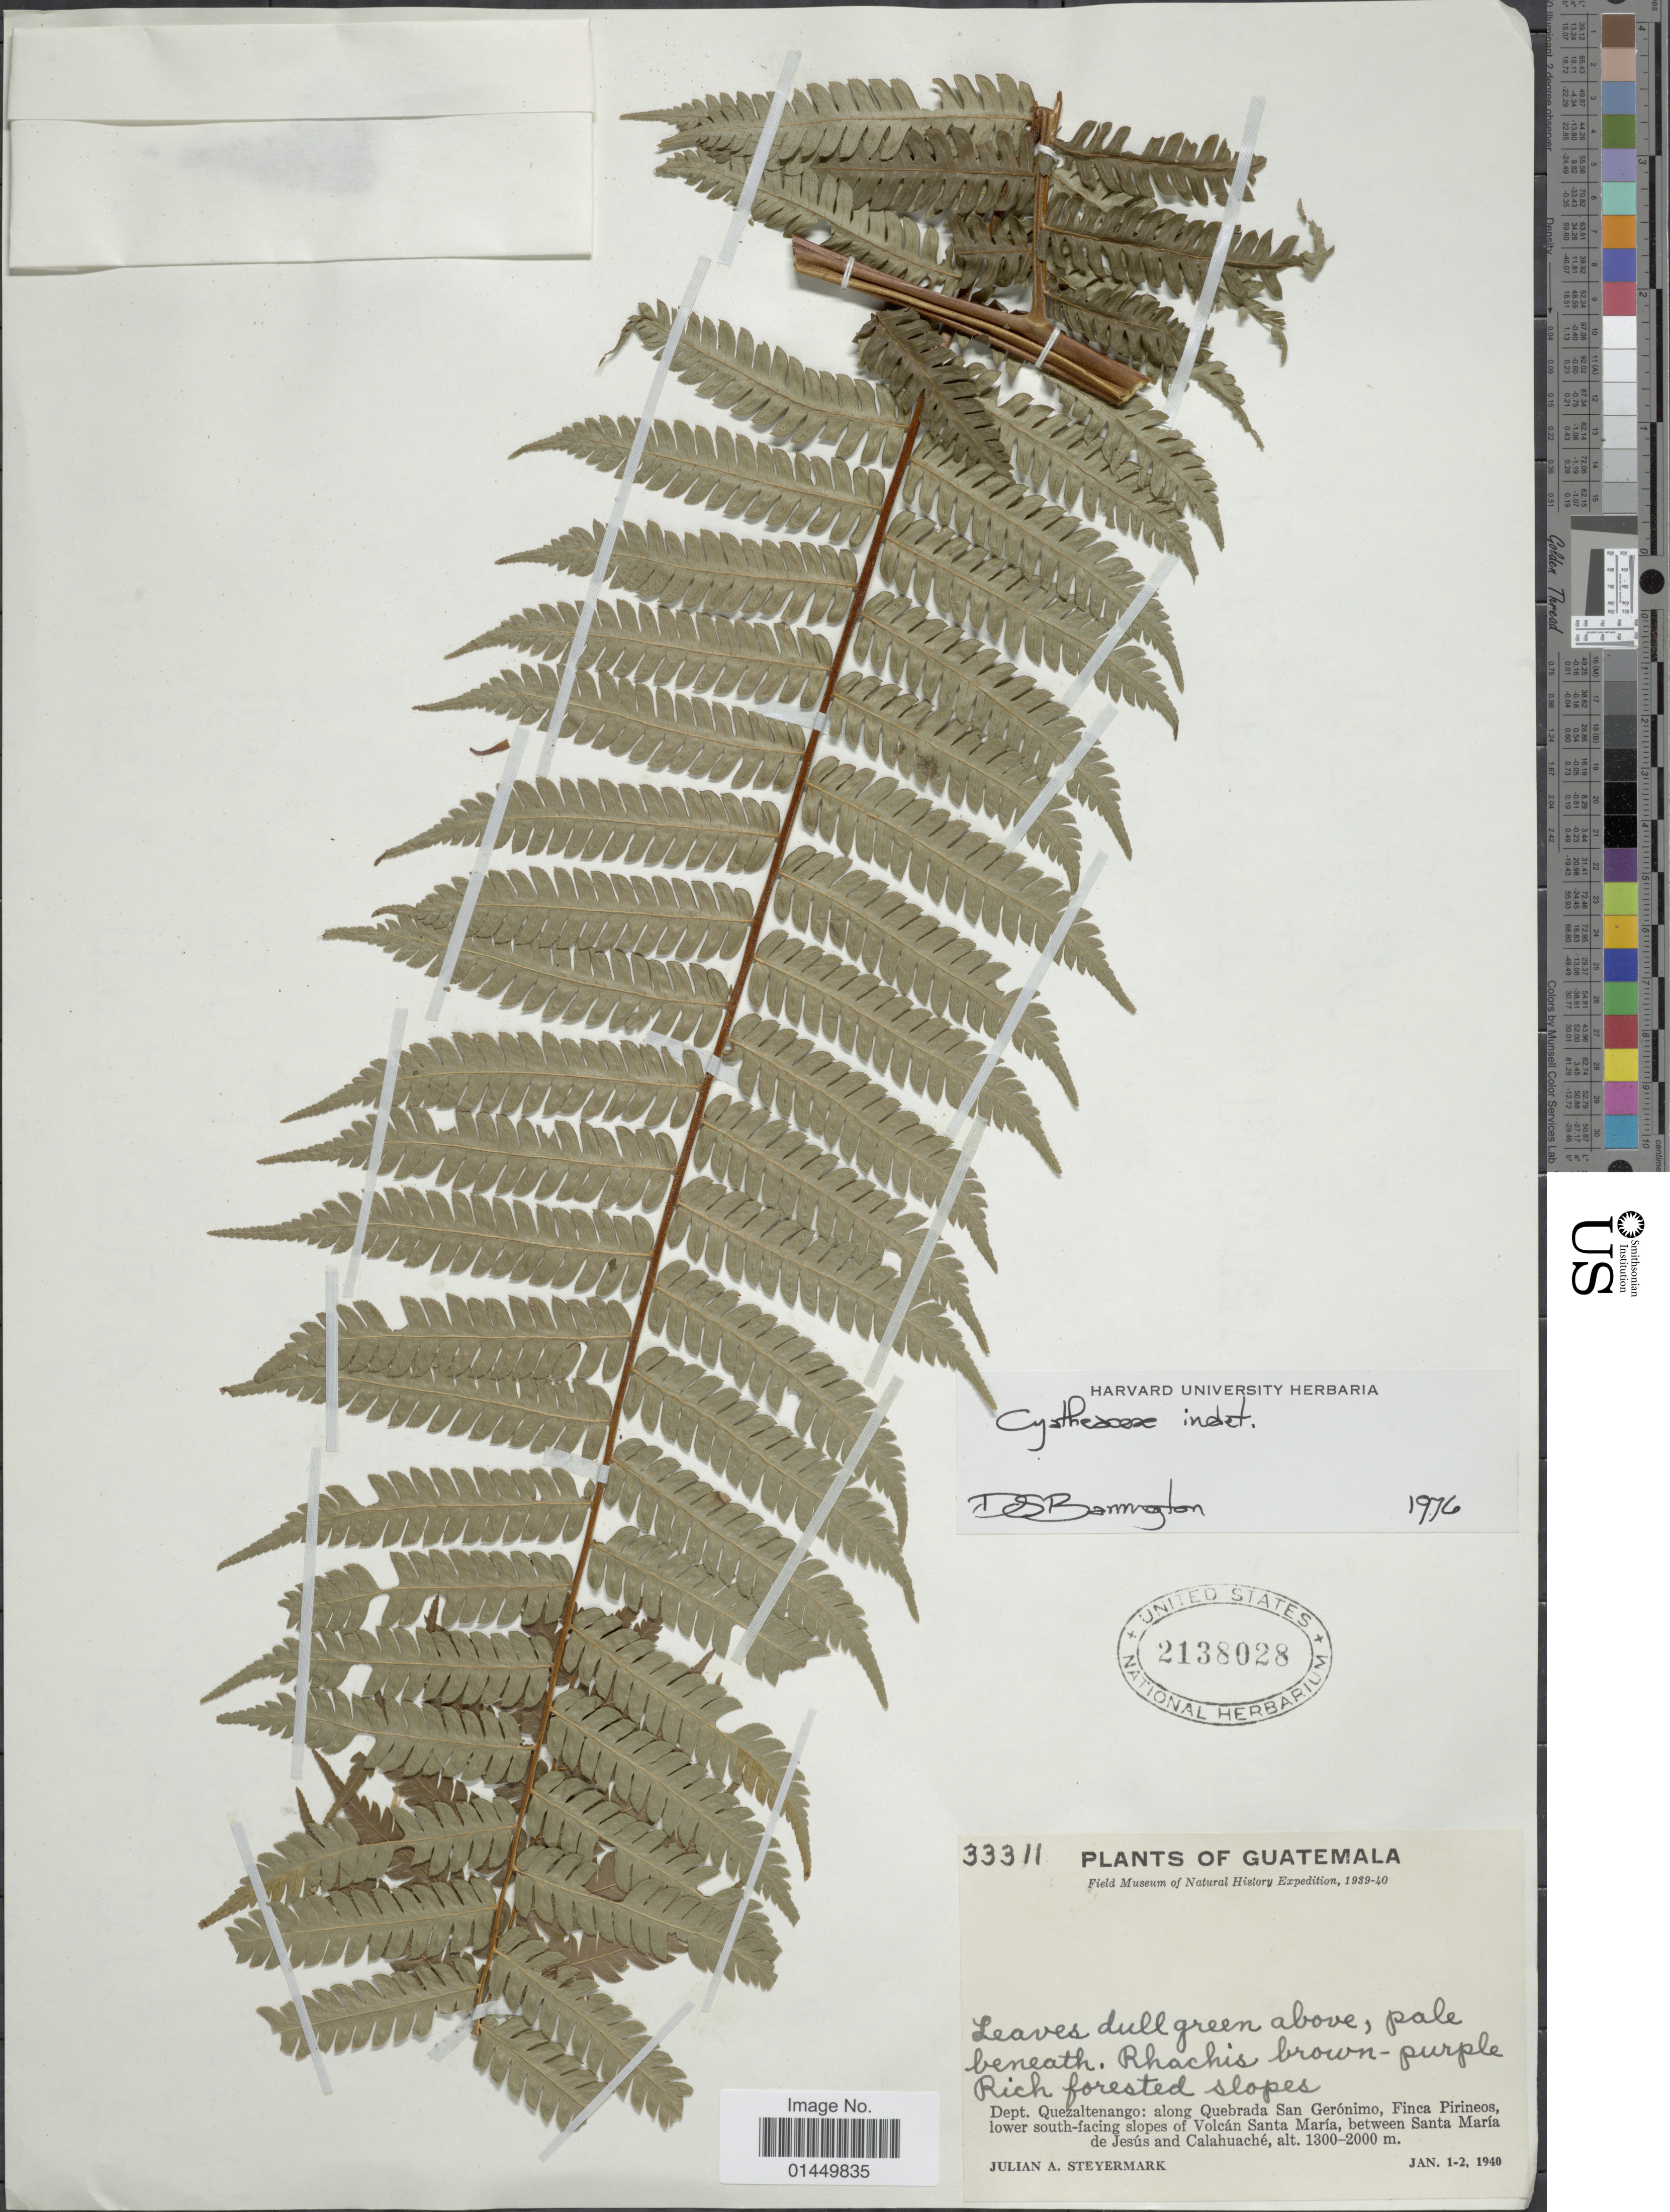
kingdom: Plantae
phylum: Tracheophyta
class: Polypodiopsida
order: Cyatheales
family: Cyatheaceae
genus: Cyathea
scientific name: Cyathea sp.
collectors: J. Steyermark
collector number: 33311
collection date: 1940-01-01/1940-01-02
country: Guatemala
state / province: Quetzaltenango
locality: Dept. Quezaltenango: along Quebrada San Geronimo, Finca Pirineos, lower south-facing slopes of Volcan Santa Maria, between Santa Maria de Jesus and Calahuache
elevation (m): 1300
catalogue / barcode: US 2138028